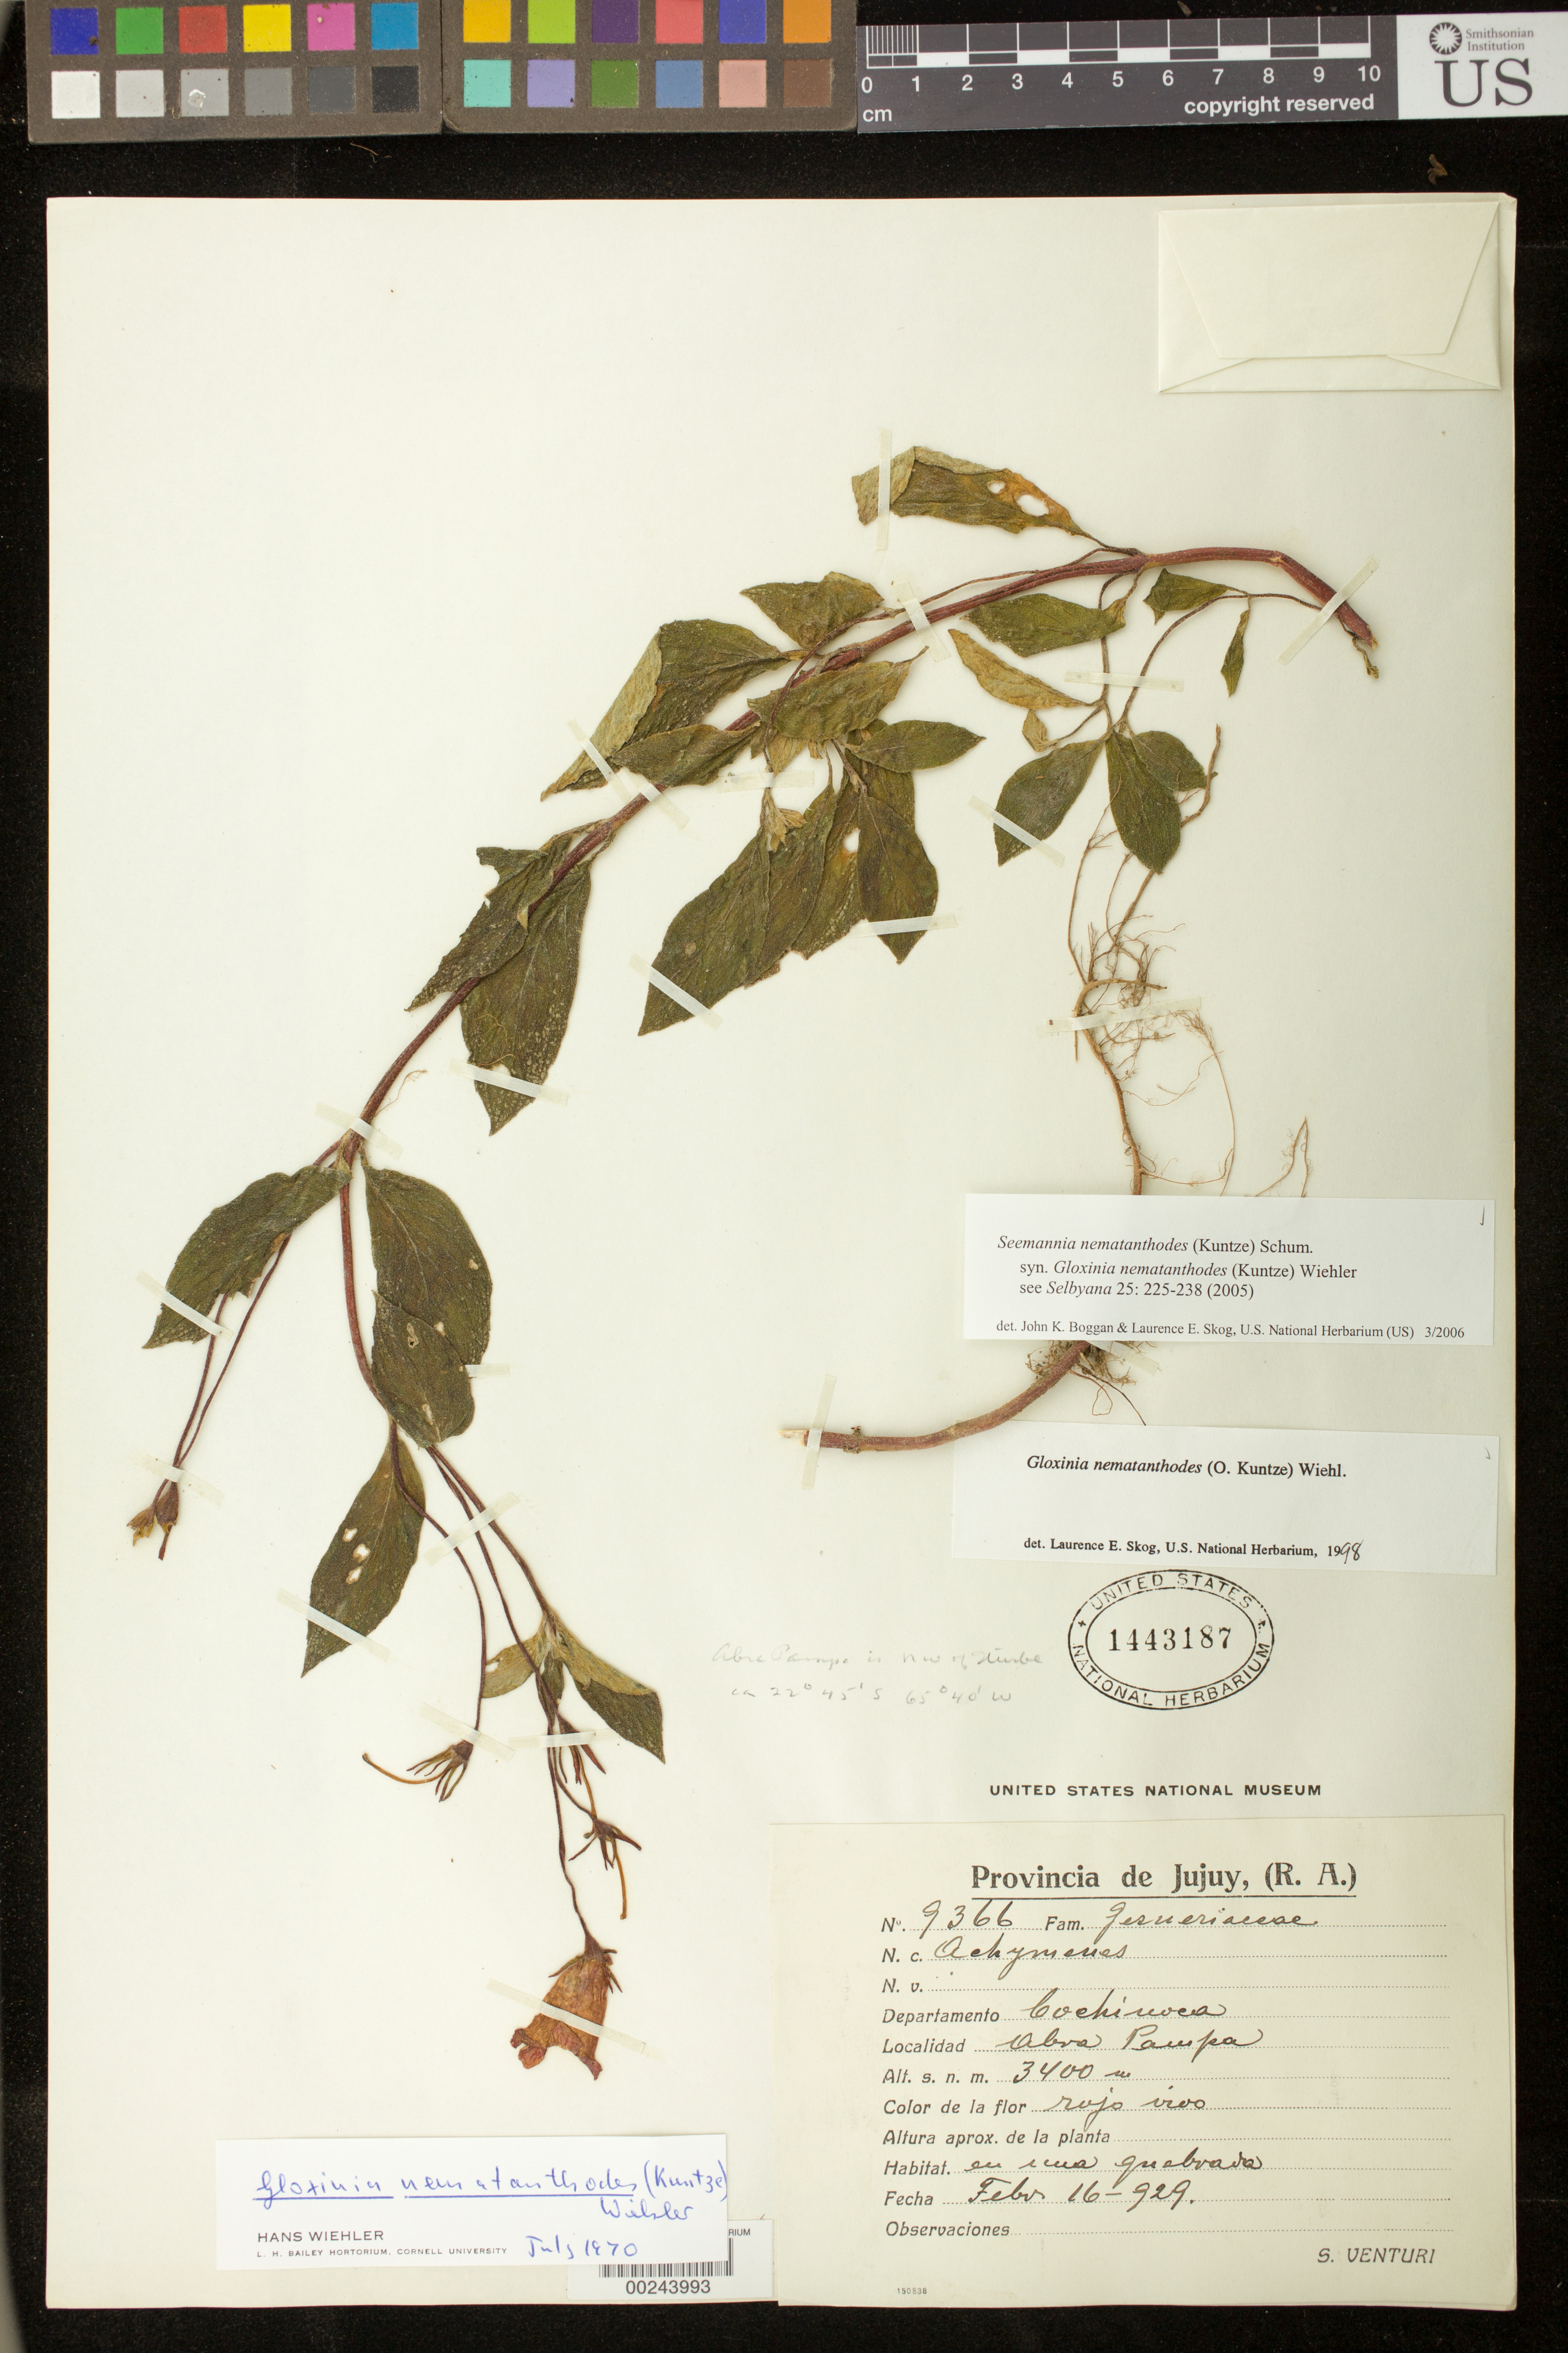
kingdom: Plantae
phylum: Tracheophyta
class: Magnoliopsida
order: Lamiales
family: Gesneriaceae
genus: Seemannia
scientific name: Seemannia nematanthodes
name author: (Kuntze) K. Schum.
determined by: Boggan, J. K.; Skog, L. E.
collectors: S. Venturi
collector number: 9366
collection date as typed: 16 Feb 1929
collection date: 1929-02-16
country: Argentina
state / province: Jujuy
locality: Dept. Cochiuoea, Abra Pampa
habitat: En una quebrada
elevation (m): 3400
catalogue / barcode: US 1443187